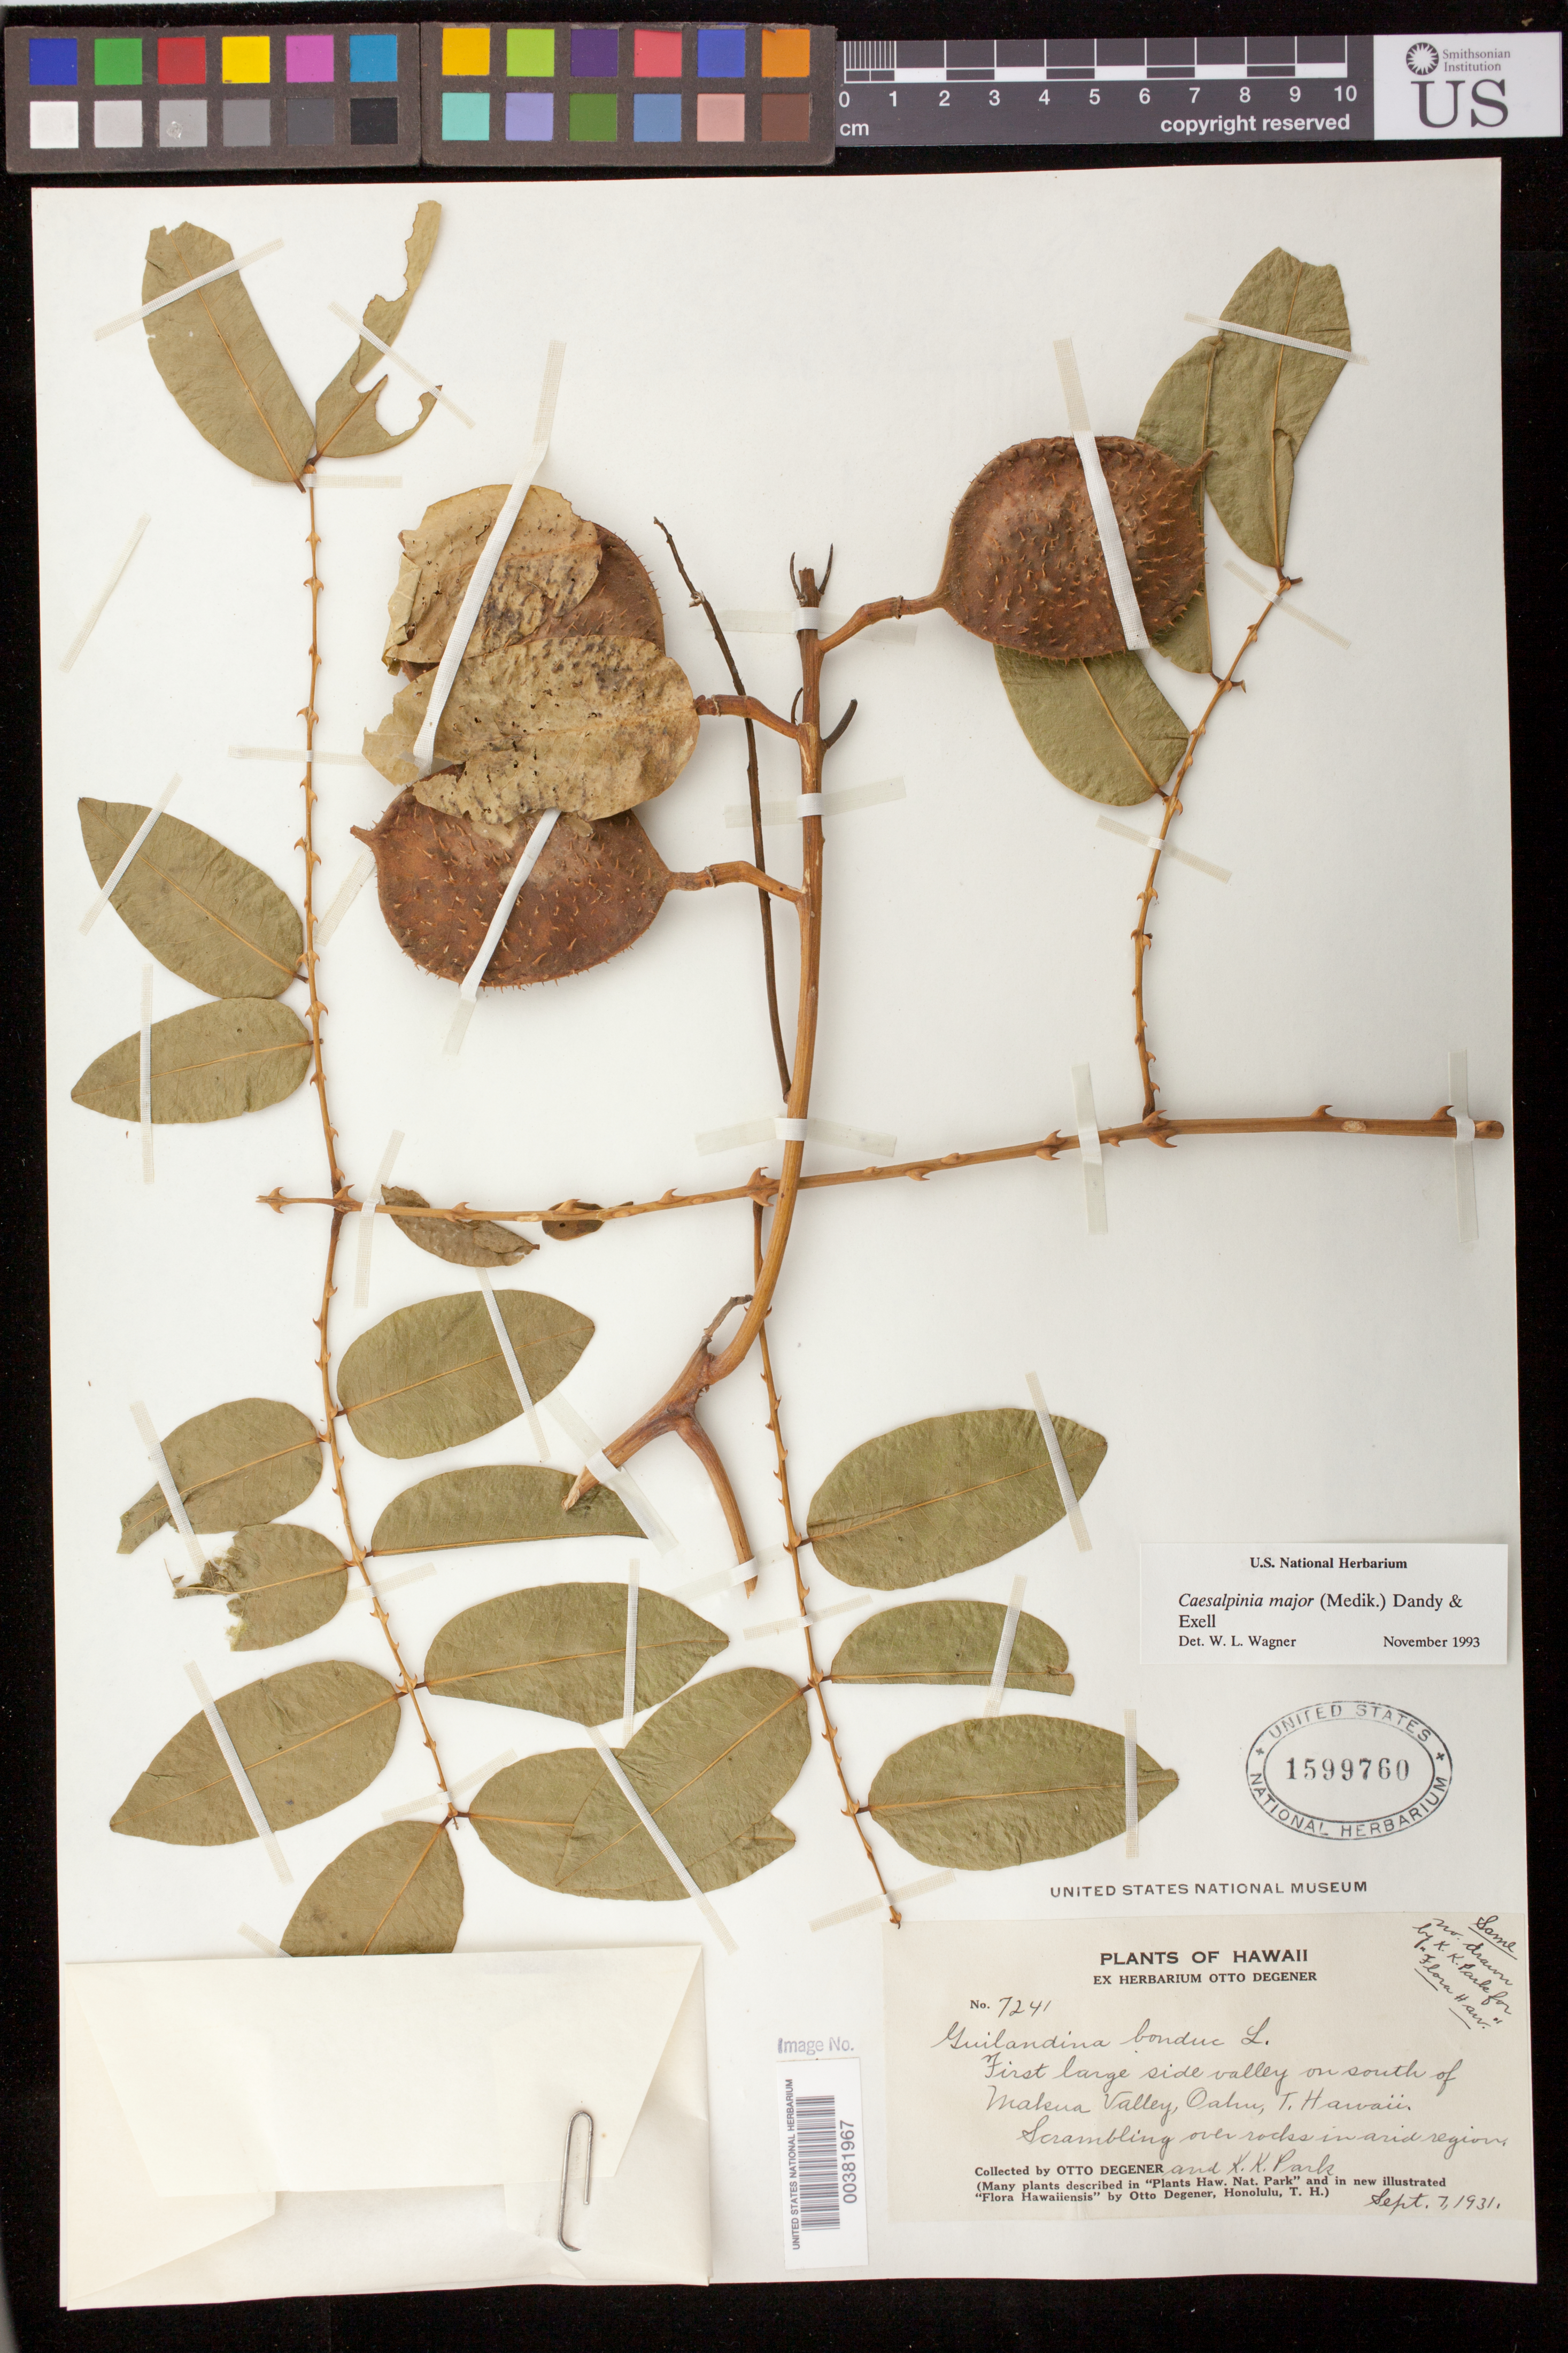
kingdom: Plantae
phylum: Tracheophyta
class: Magnoliopsida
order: Fabales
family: Fabaceae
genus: Guilandina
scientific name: Guilandina major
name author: (Medik.) Small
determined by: Wagner, W. L., (BOT), Smithsonian Institution - National Museum of Natural History (UNITED STATES)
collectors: O. Degener & K. Park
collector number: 7241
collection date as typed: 07 Sep 1931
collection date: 1931-09-07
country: United States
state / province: Hawaii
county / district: Honolulu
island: Oahu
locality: First large side valley on south of Makua Valley, T. Hawaii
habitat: Scrambling over rocks in arid region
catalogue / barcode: US 1599760